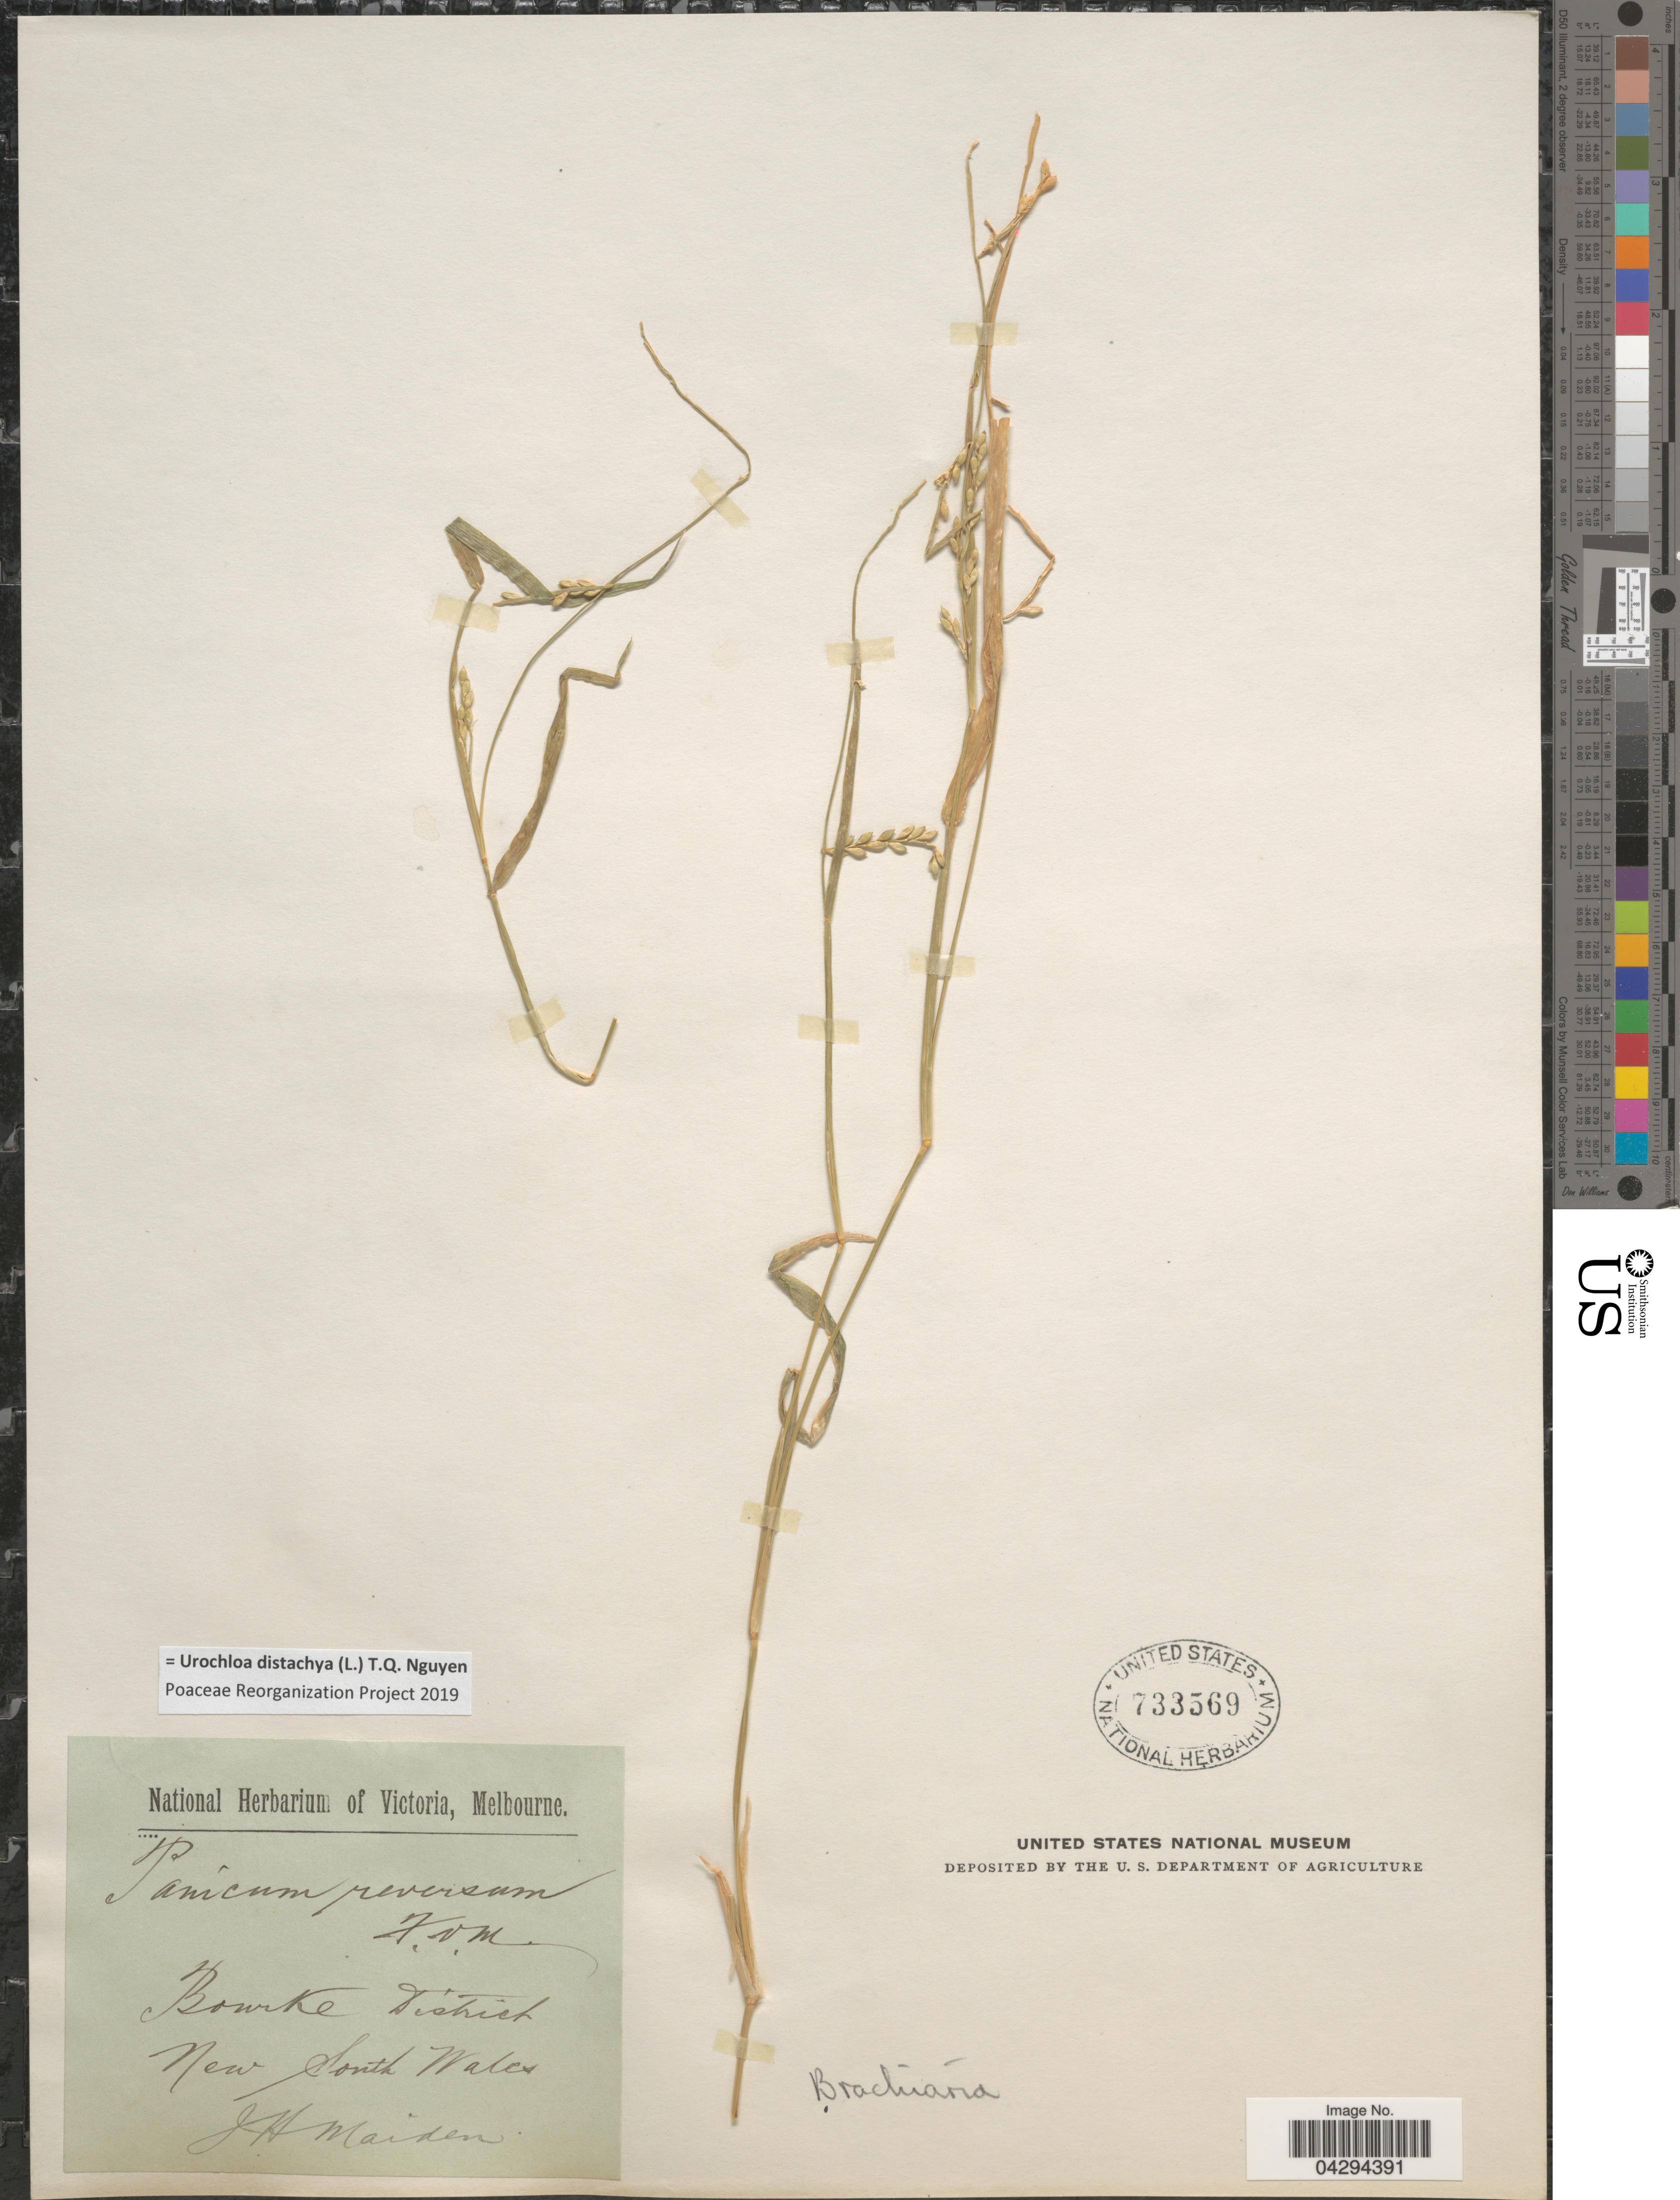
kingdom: Plantae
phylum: Tracheophyta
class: Liliopsida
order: Poales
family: Poaceae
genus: Urochloa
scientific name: Urochloa distachya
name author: (L.) T.Q. Nguyen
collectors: J. Maiden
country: Australia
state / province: New South Wales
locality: Bourke District.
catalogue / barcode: US 733569